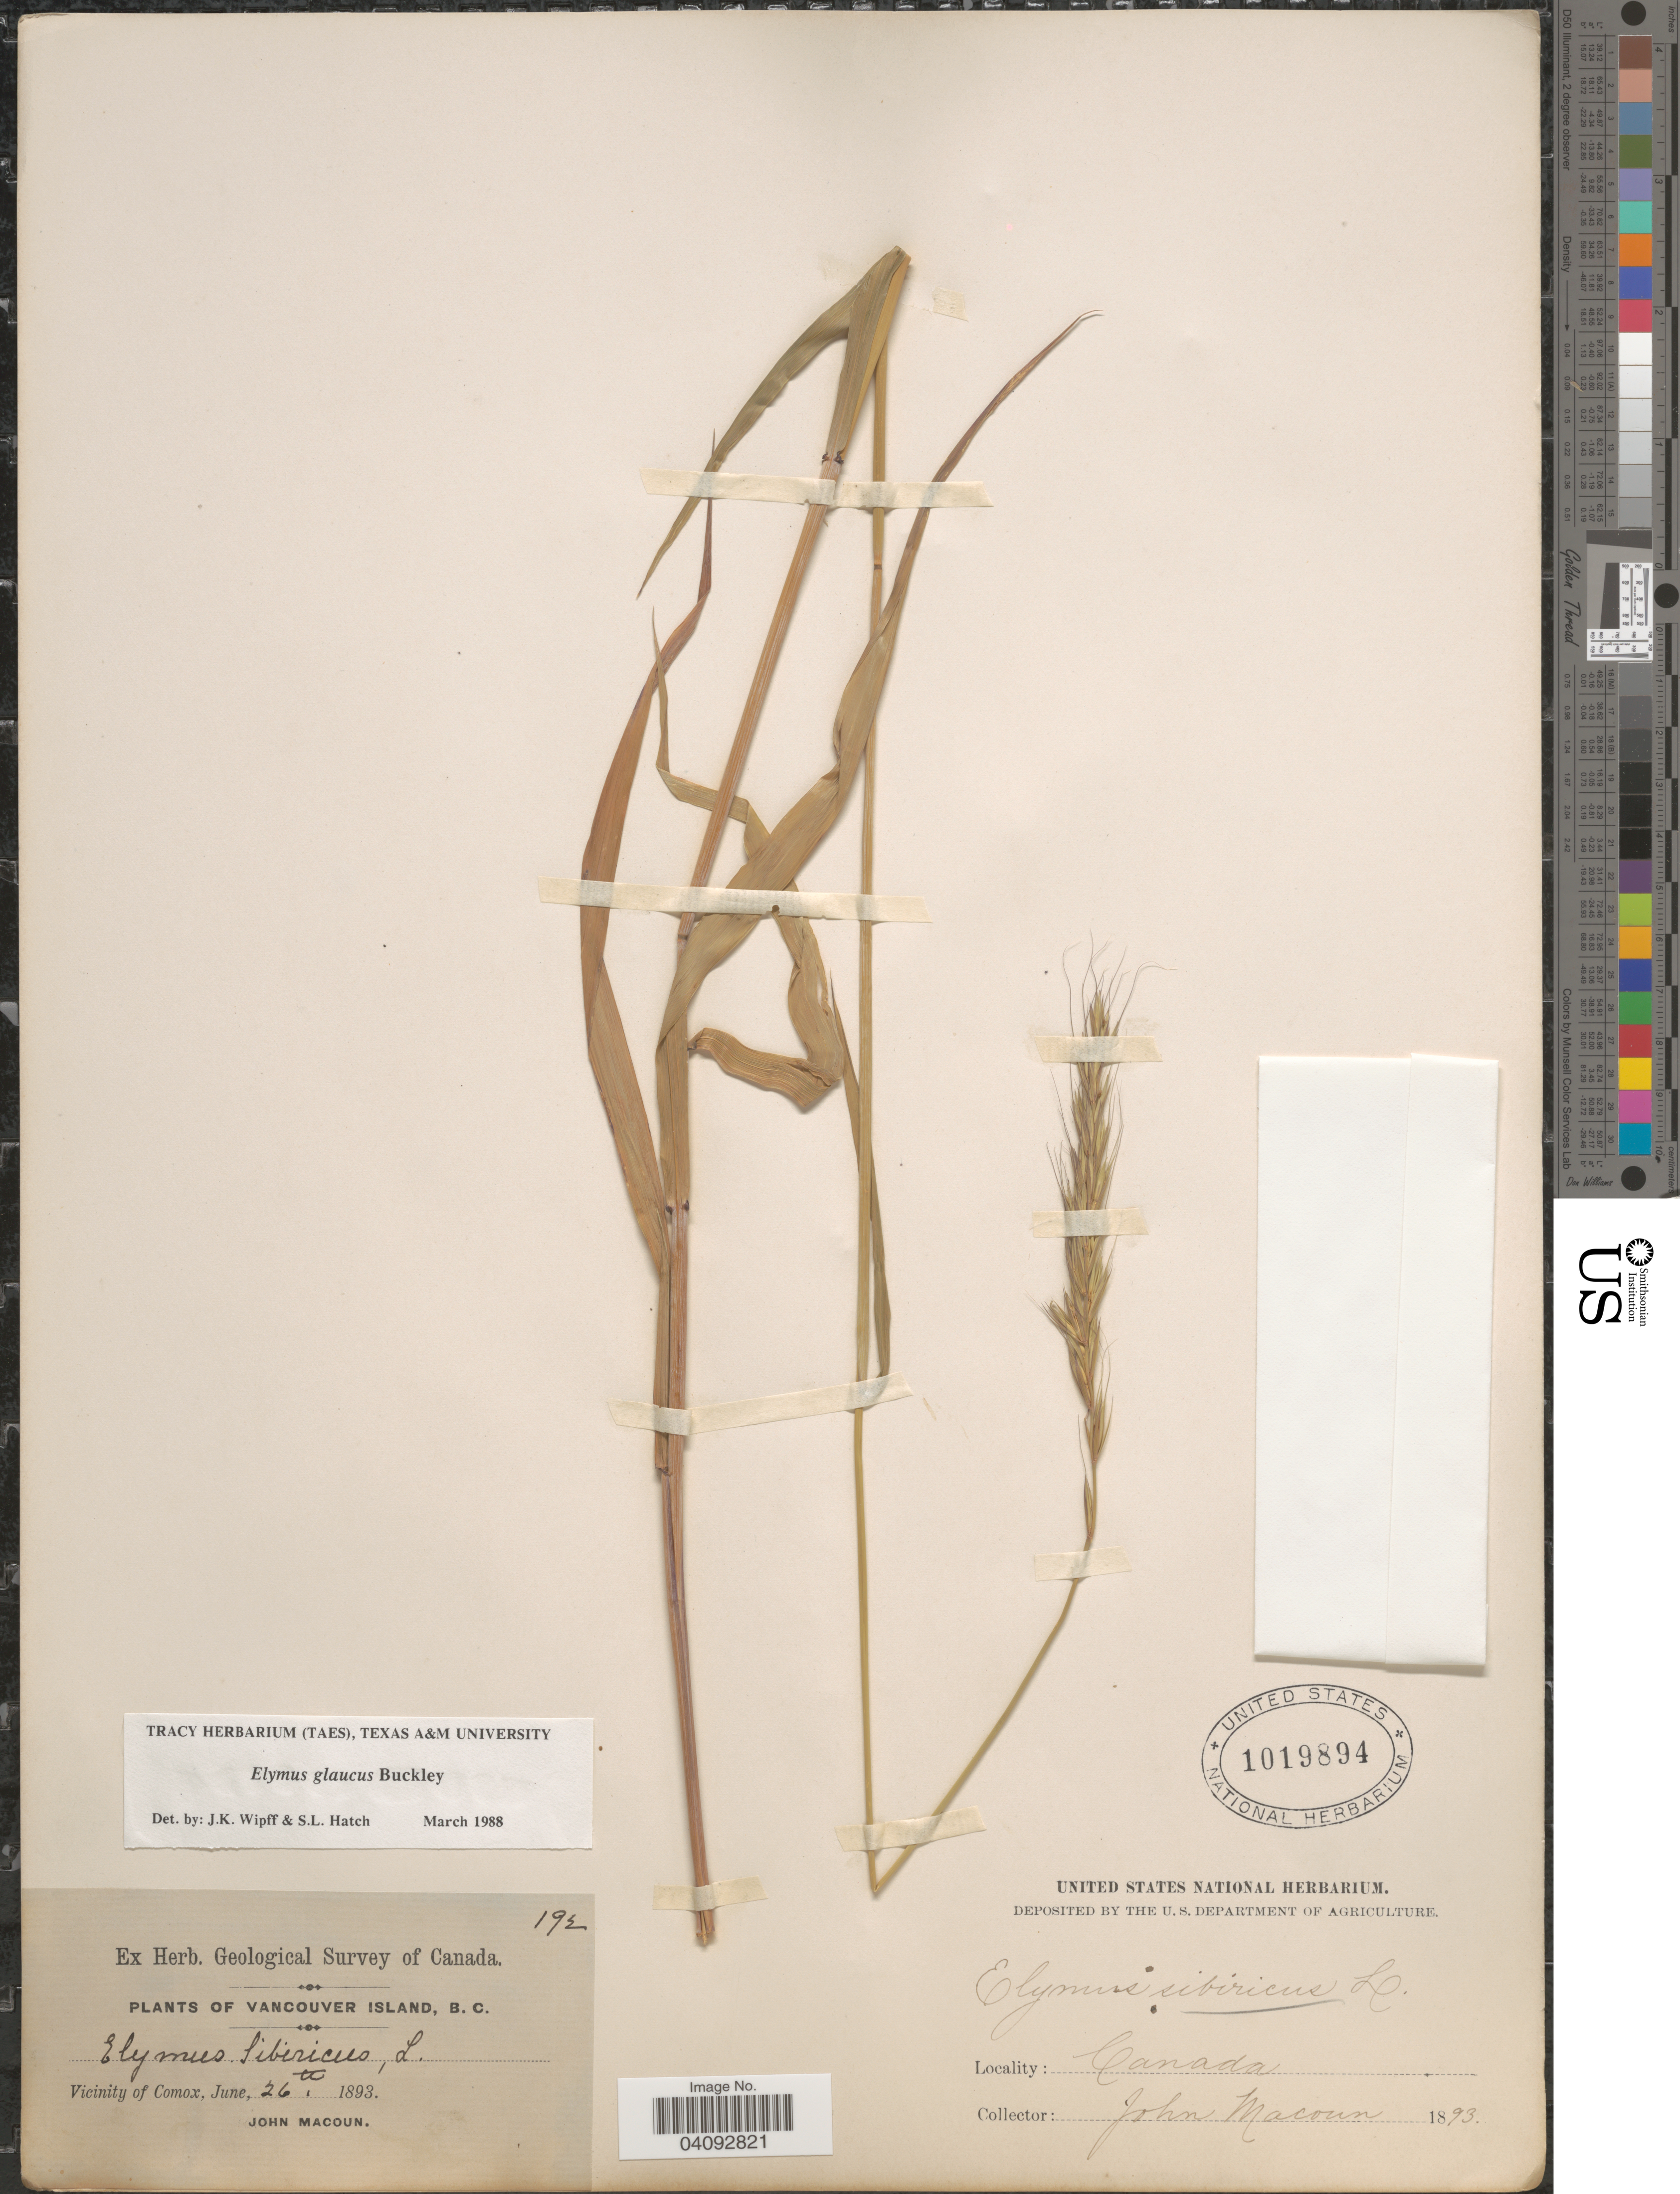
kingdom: Plantae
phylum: Tracheophyta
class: Liliopsida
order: Poales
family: Poaceae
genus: Elymus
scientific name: Elymus glaucus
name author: Buckley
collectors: J. Macoun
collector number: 192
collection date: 1893-06-26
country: Canada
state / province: British Columbia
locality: Geological Survey of Canada. Vancouver Island. Vicinity of Comox.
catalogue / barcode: US 1019894